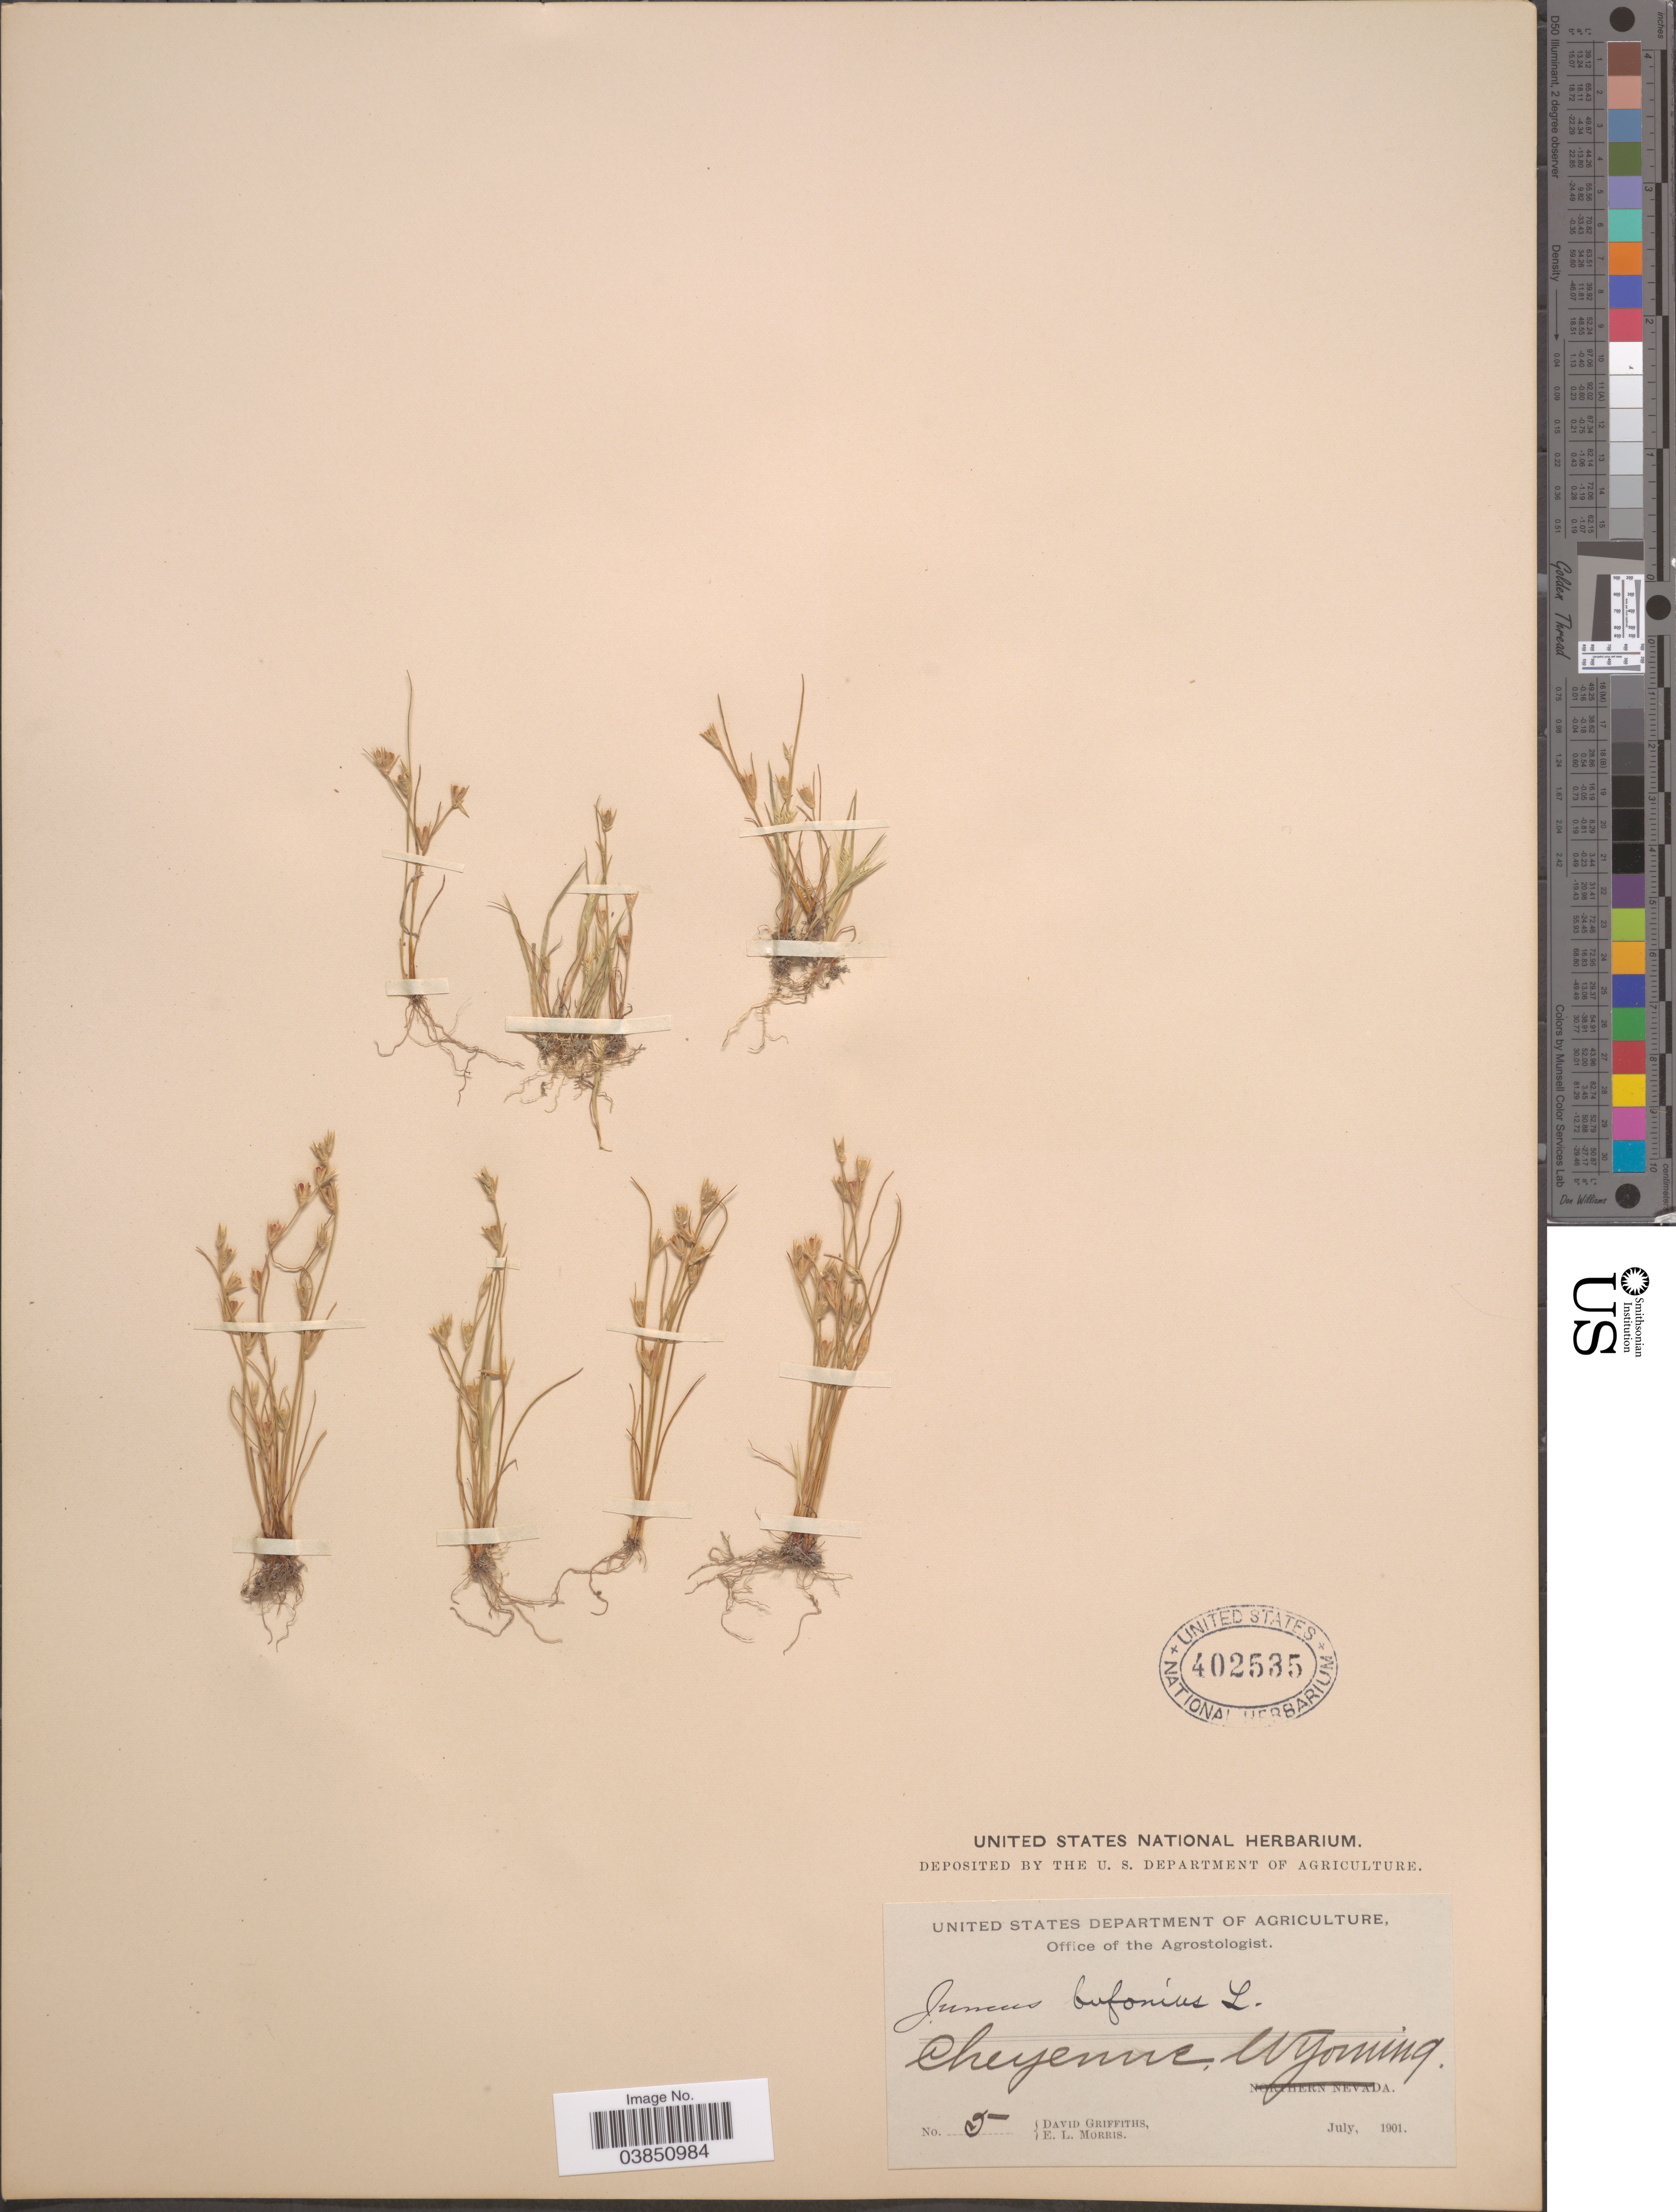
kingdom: Plantae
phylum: Tracheophyta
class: Liliopsida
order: Poales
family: Juncaceae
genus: Juncus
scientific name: Juncus bufonius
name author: L.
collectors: D. Griffiths & E. Morris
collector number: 5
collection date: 1901-07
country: United States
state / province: Wyoming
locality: Cheyenne.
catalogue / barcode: US 402535